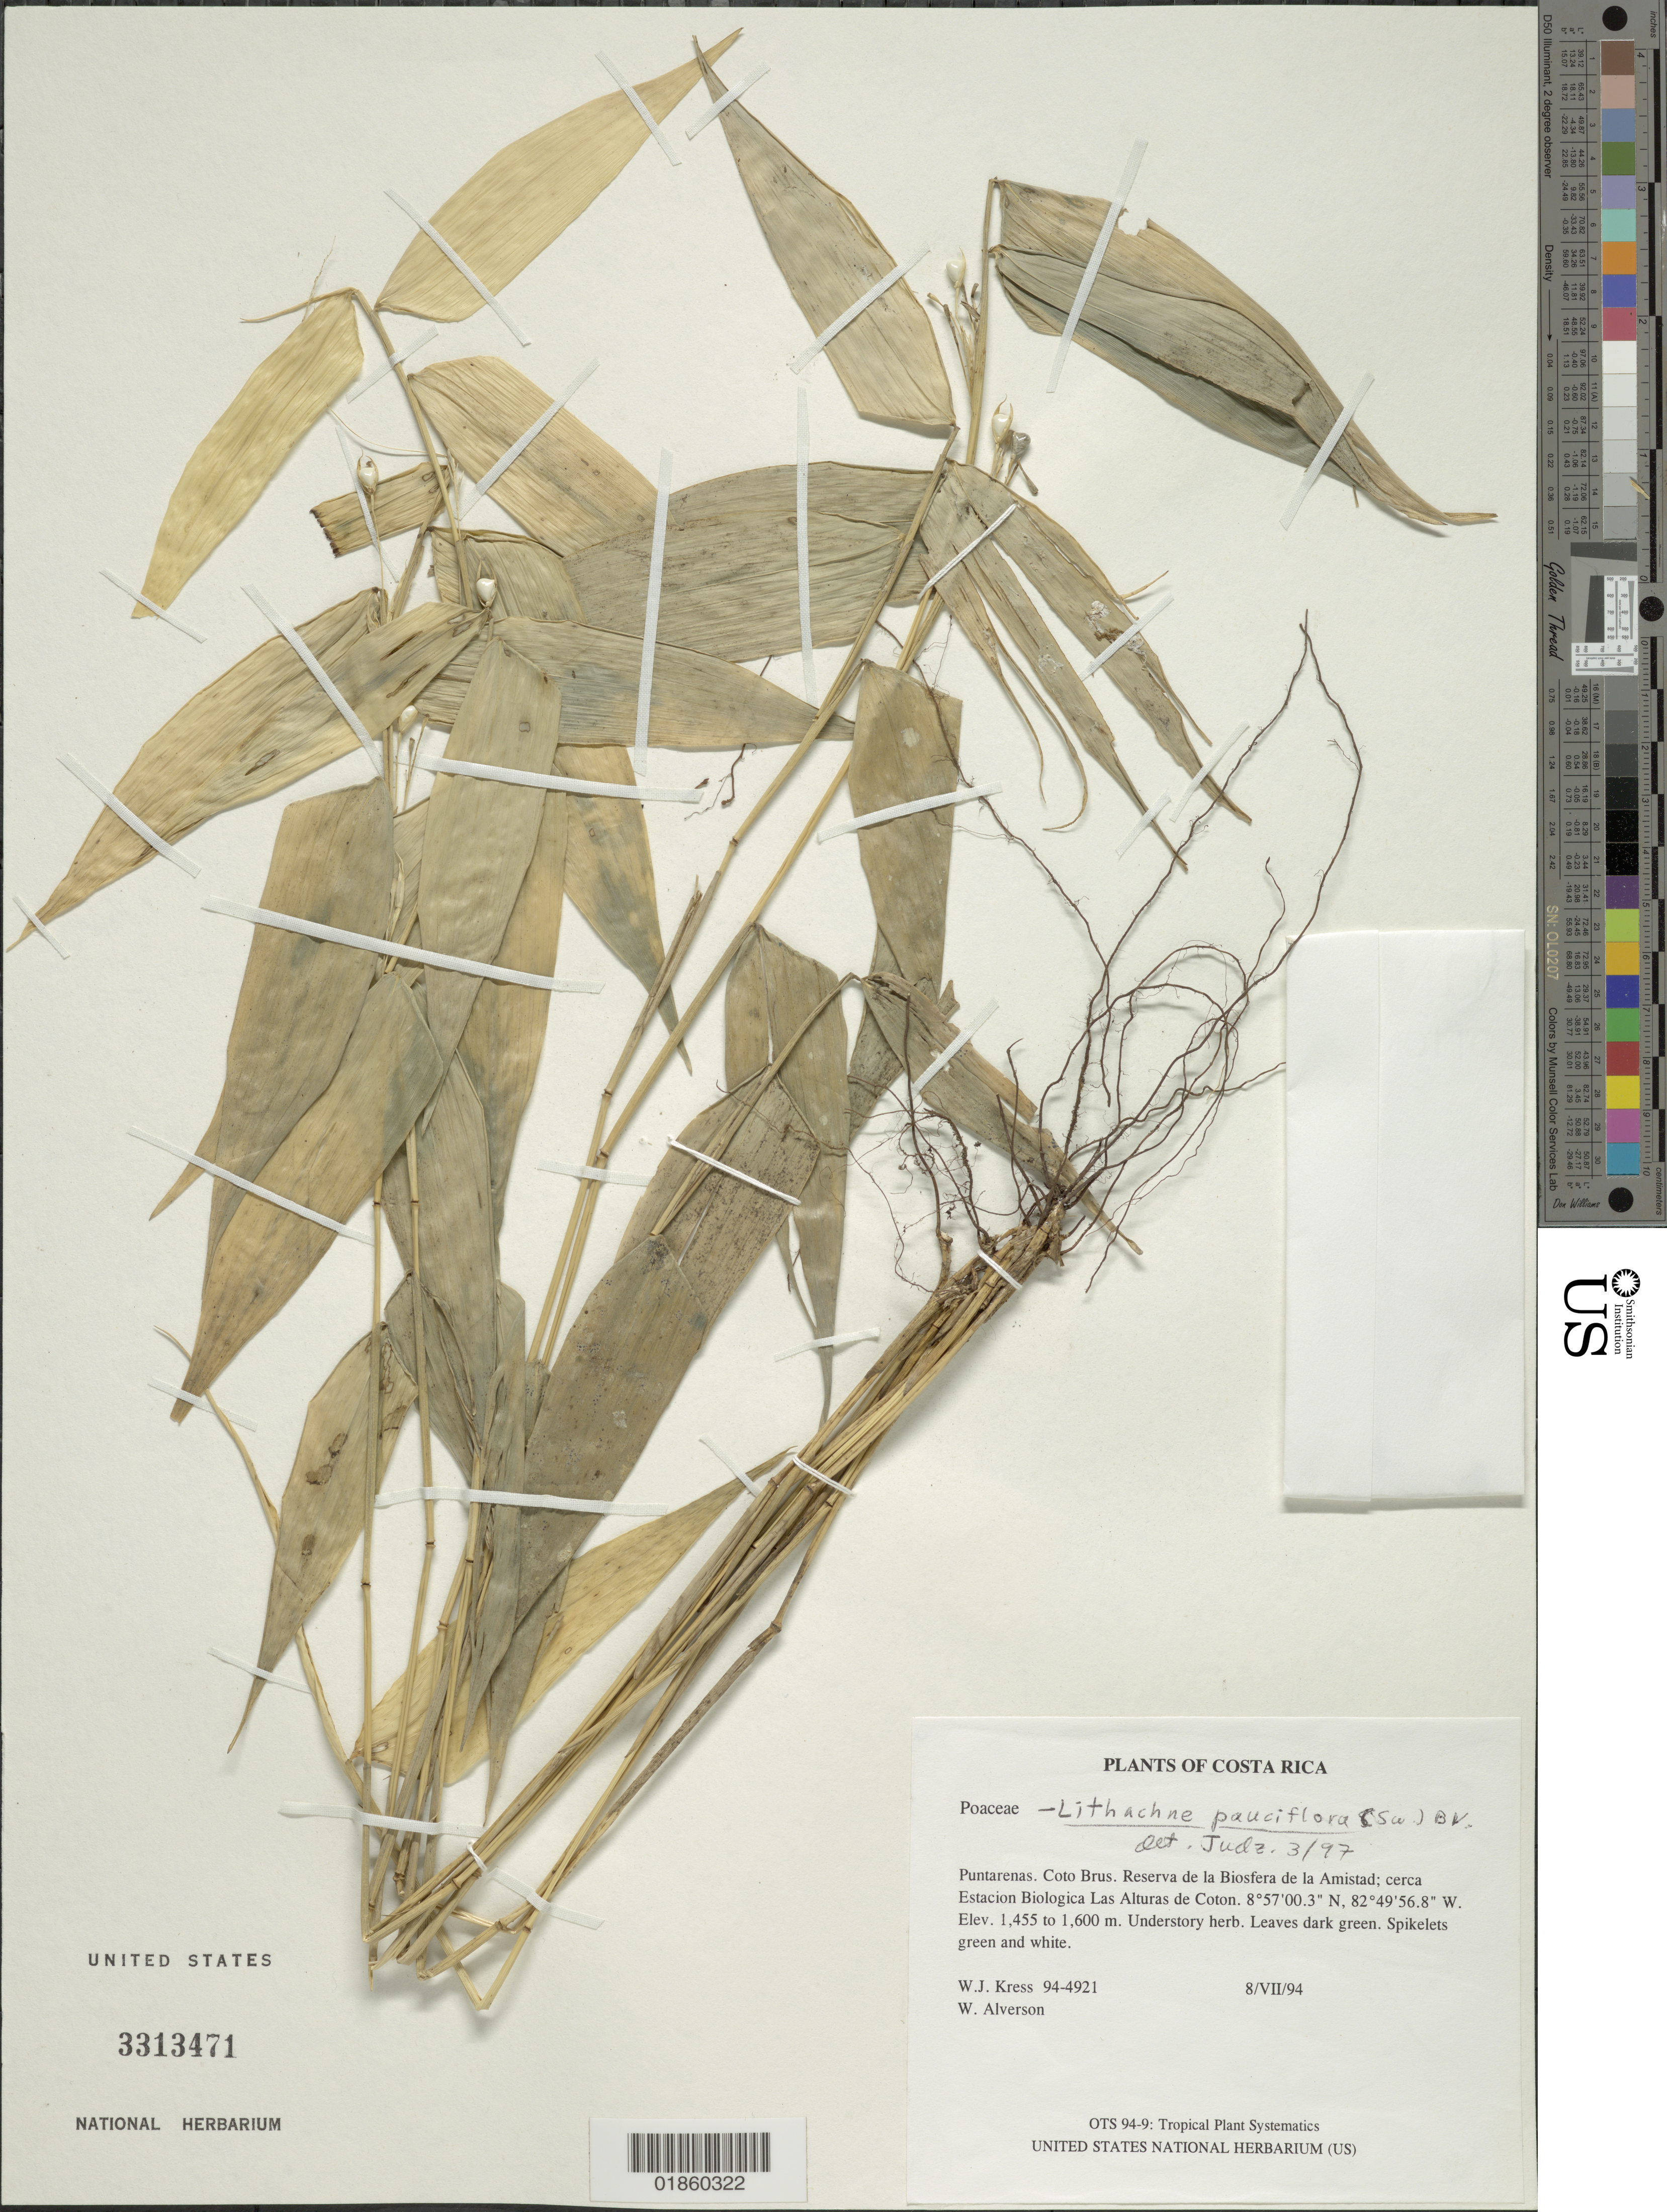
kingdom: Plantae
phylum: Tracheophyta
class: Liliopsida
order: Poales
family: Poaceae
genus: Lithachne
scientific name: Lithachne pauciflora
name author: (Sw.) P. Beauv.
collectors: W. J. Kress & W. S. Alverson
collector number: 94-4921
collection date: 1994-07-08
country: Costa Rica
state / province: Puntarenas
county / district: Coto Brus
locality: Reserva de la Biofera de la Amistad; cerca Estacion Biologica Las Alturas de Coton.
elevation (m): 1455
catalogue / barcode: US 3313471